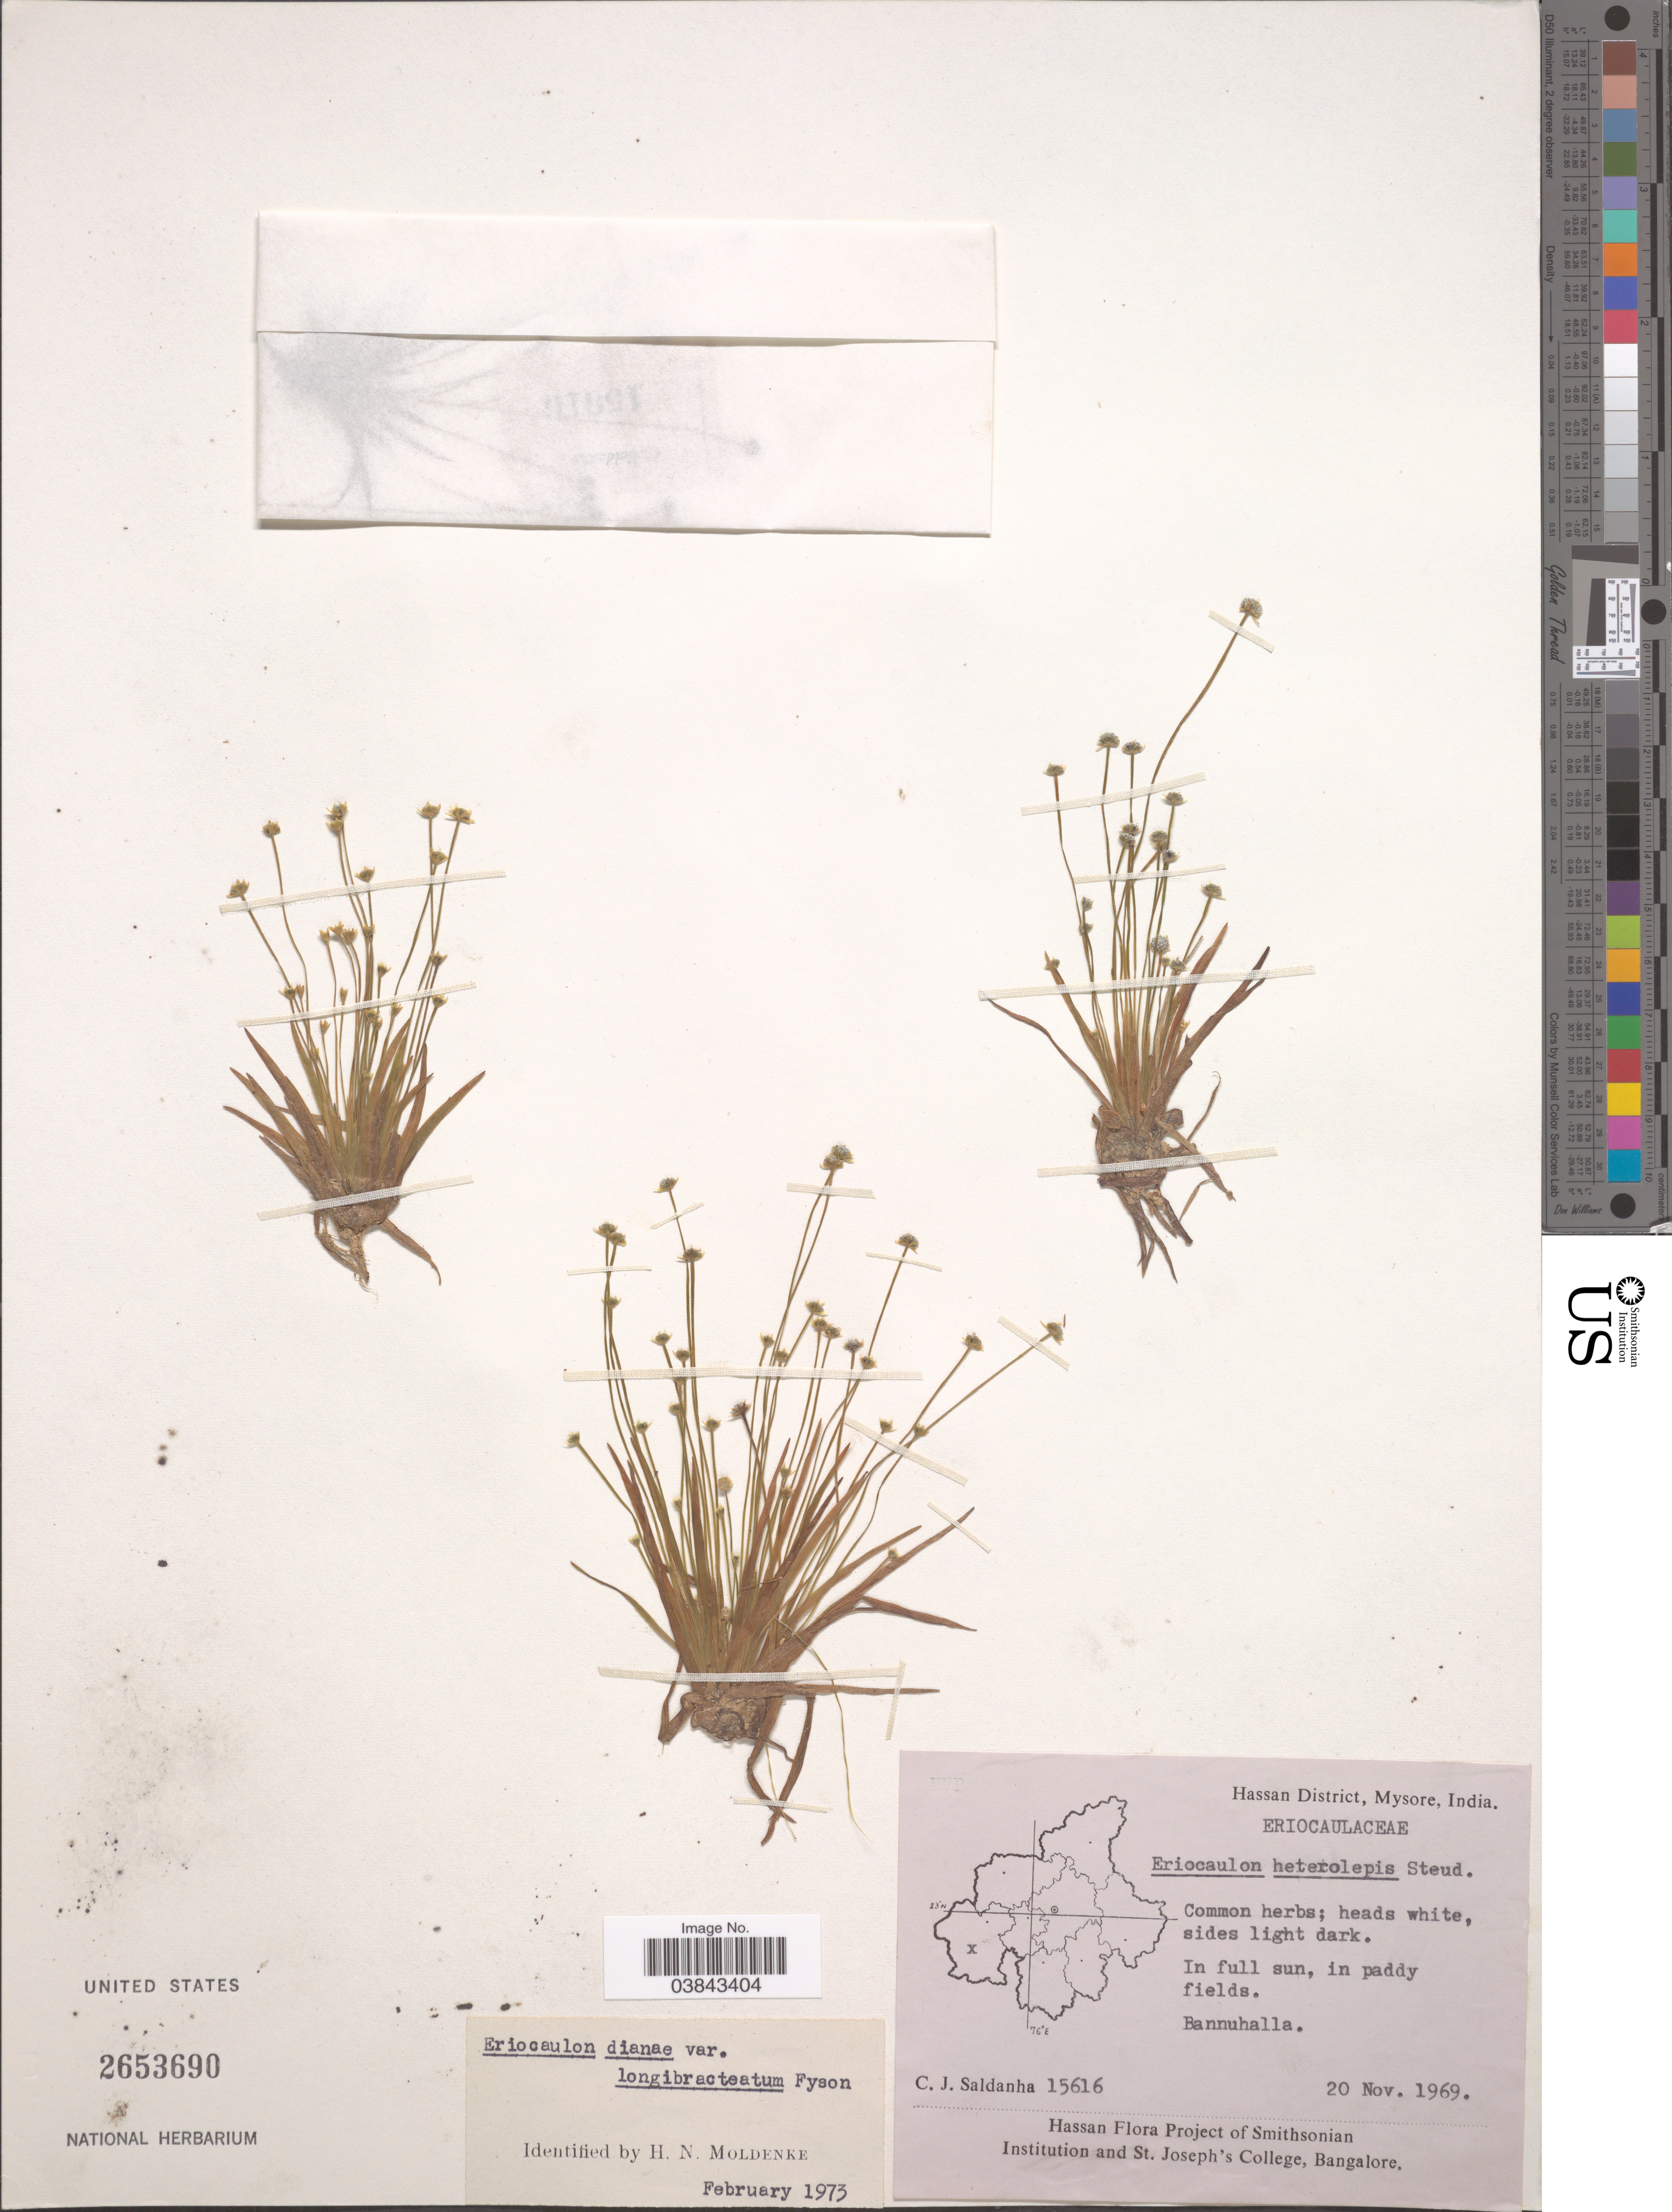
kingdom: Plantae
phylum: Tracheophyta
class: Liliopsida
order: Poales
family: Eriocaulaceae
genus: Eriocaulon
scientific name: Eriocaulon dianae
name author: Fyson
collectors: C. J. Saldanha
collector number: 15616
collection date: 1969-11-20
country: India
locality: Hassan District, Mysore. Bannuhalla.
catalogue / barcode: US 2653690